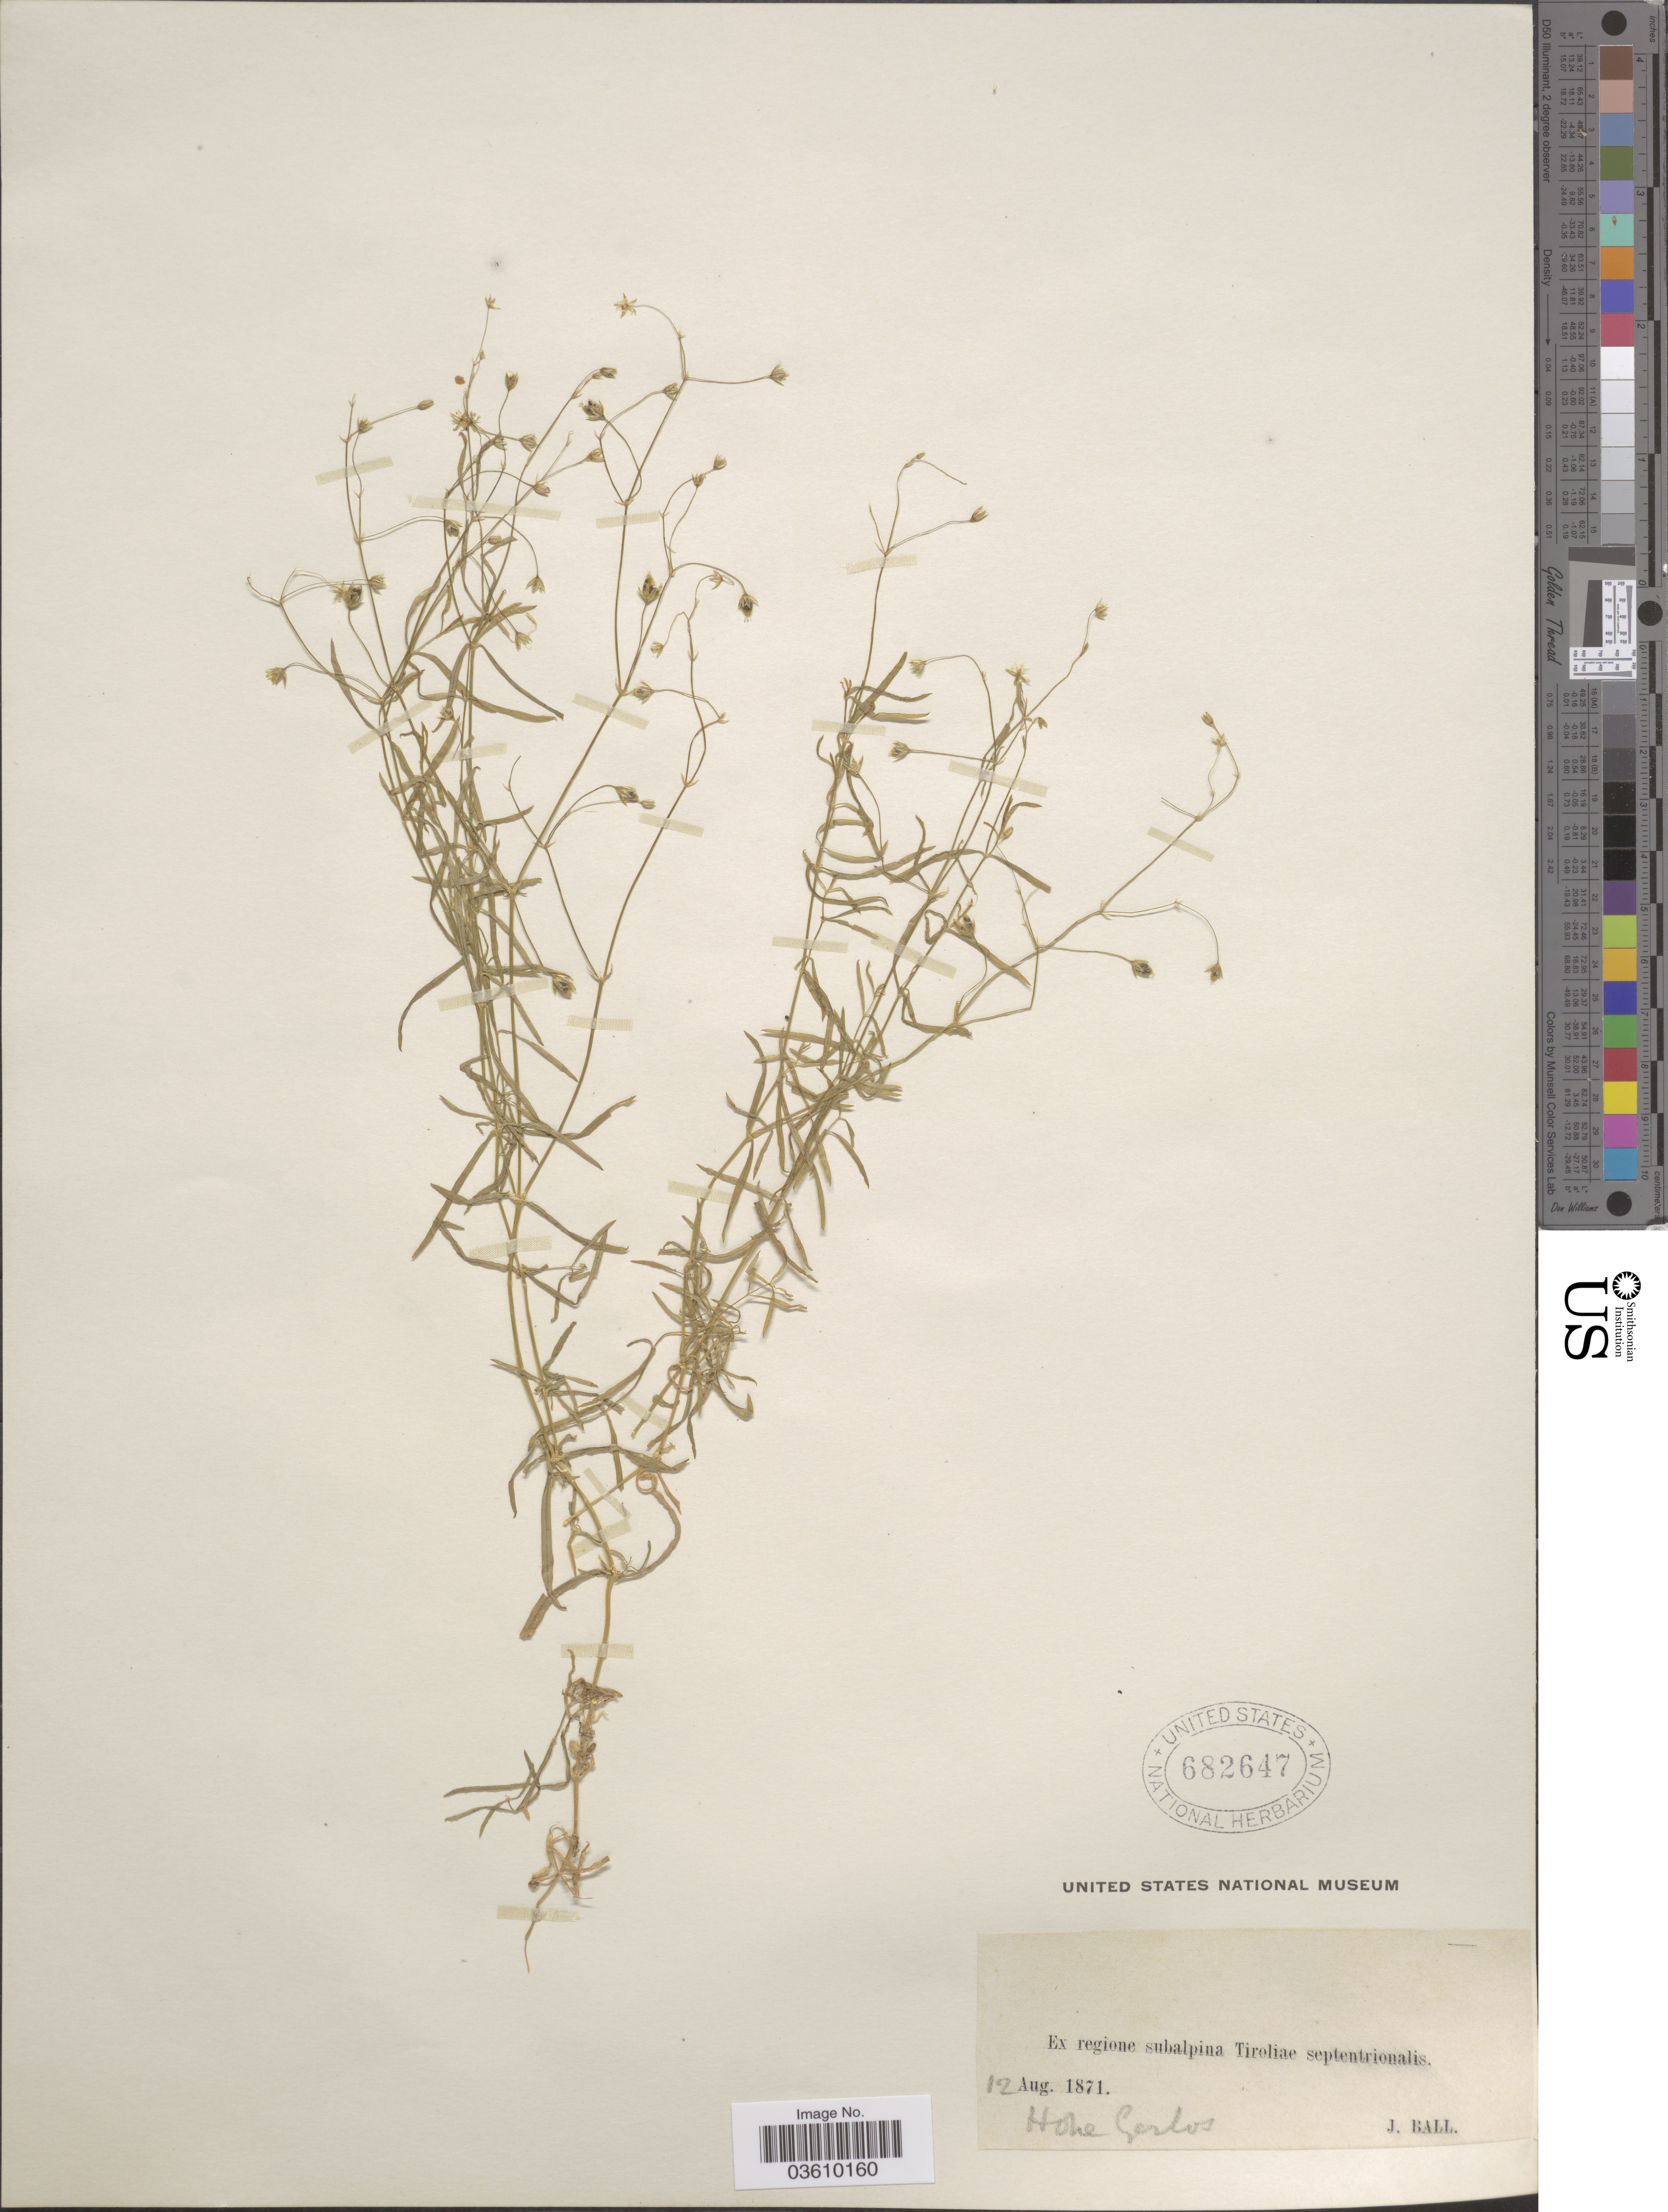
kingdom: Plantae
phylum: Tracheophyta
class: Magnoliopsida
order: Caryophyllales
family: Caryophyllaceae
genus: Stellaria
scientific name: Stellaria sp.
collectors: J. Ball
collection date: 1871-08-12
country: Austria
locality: Ex regione subalpina Tiroliae septentrionalis. Hohe Gerlos.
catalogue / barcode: US 682647